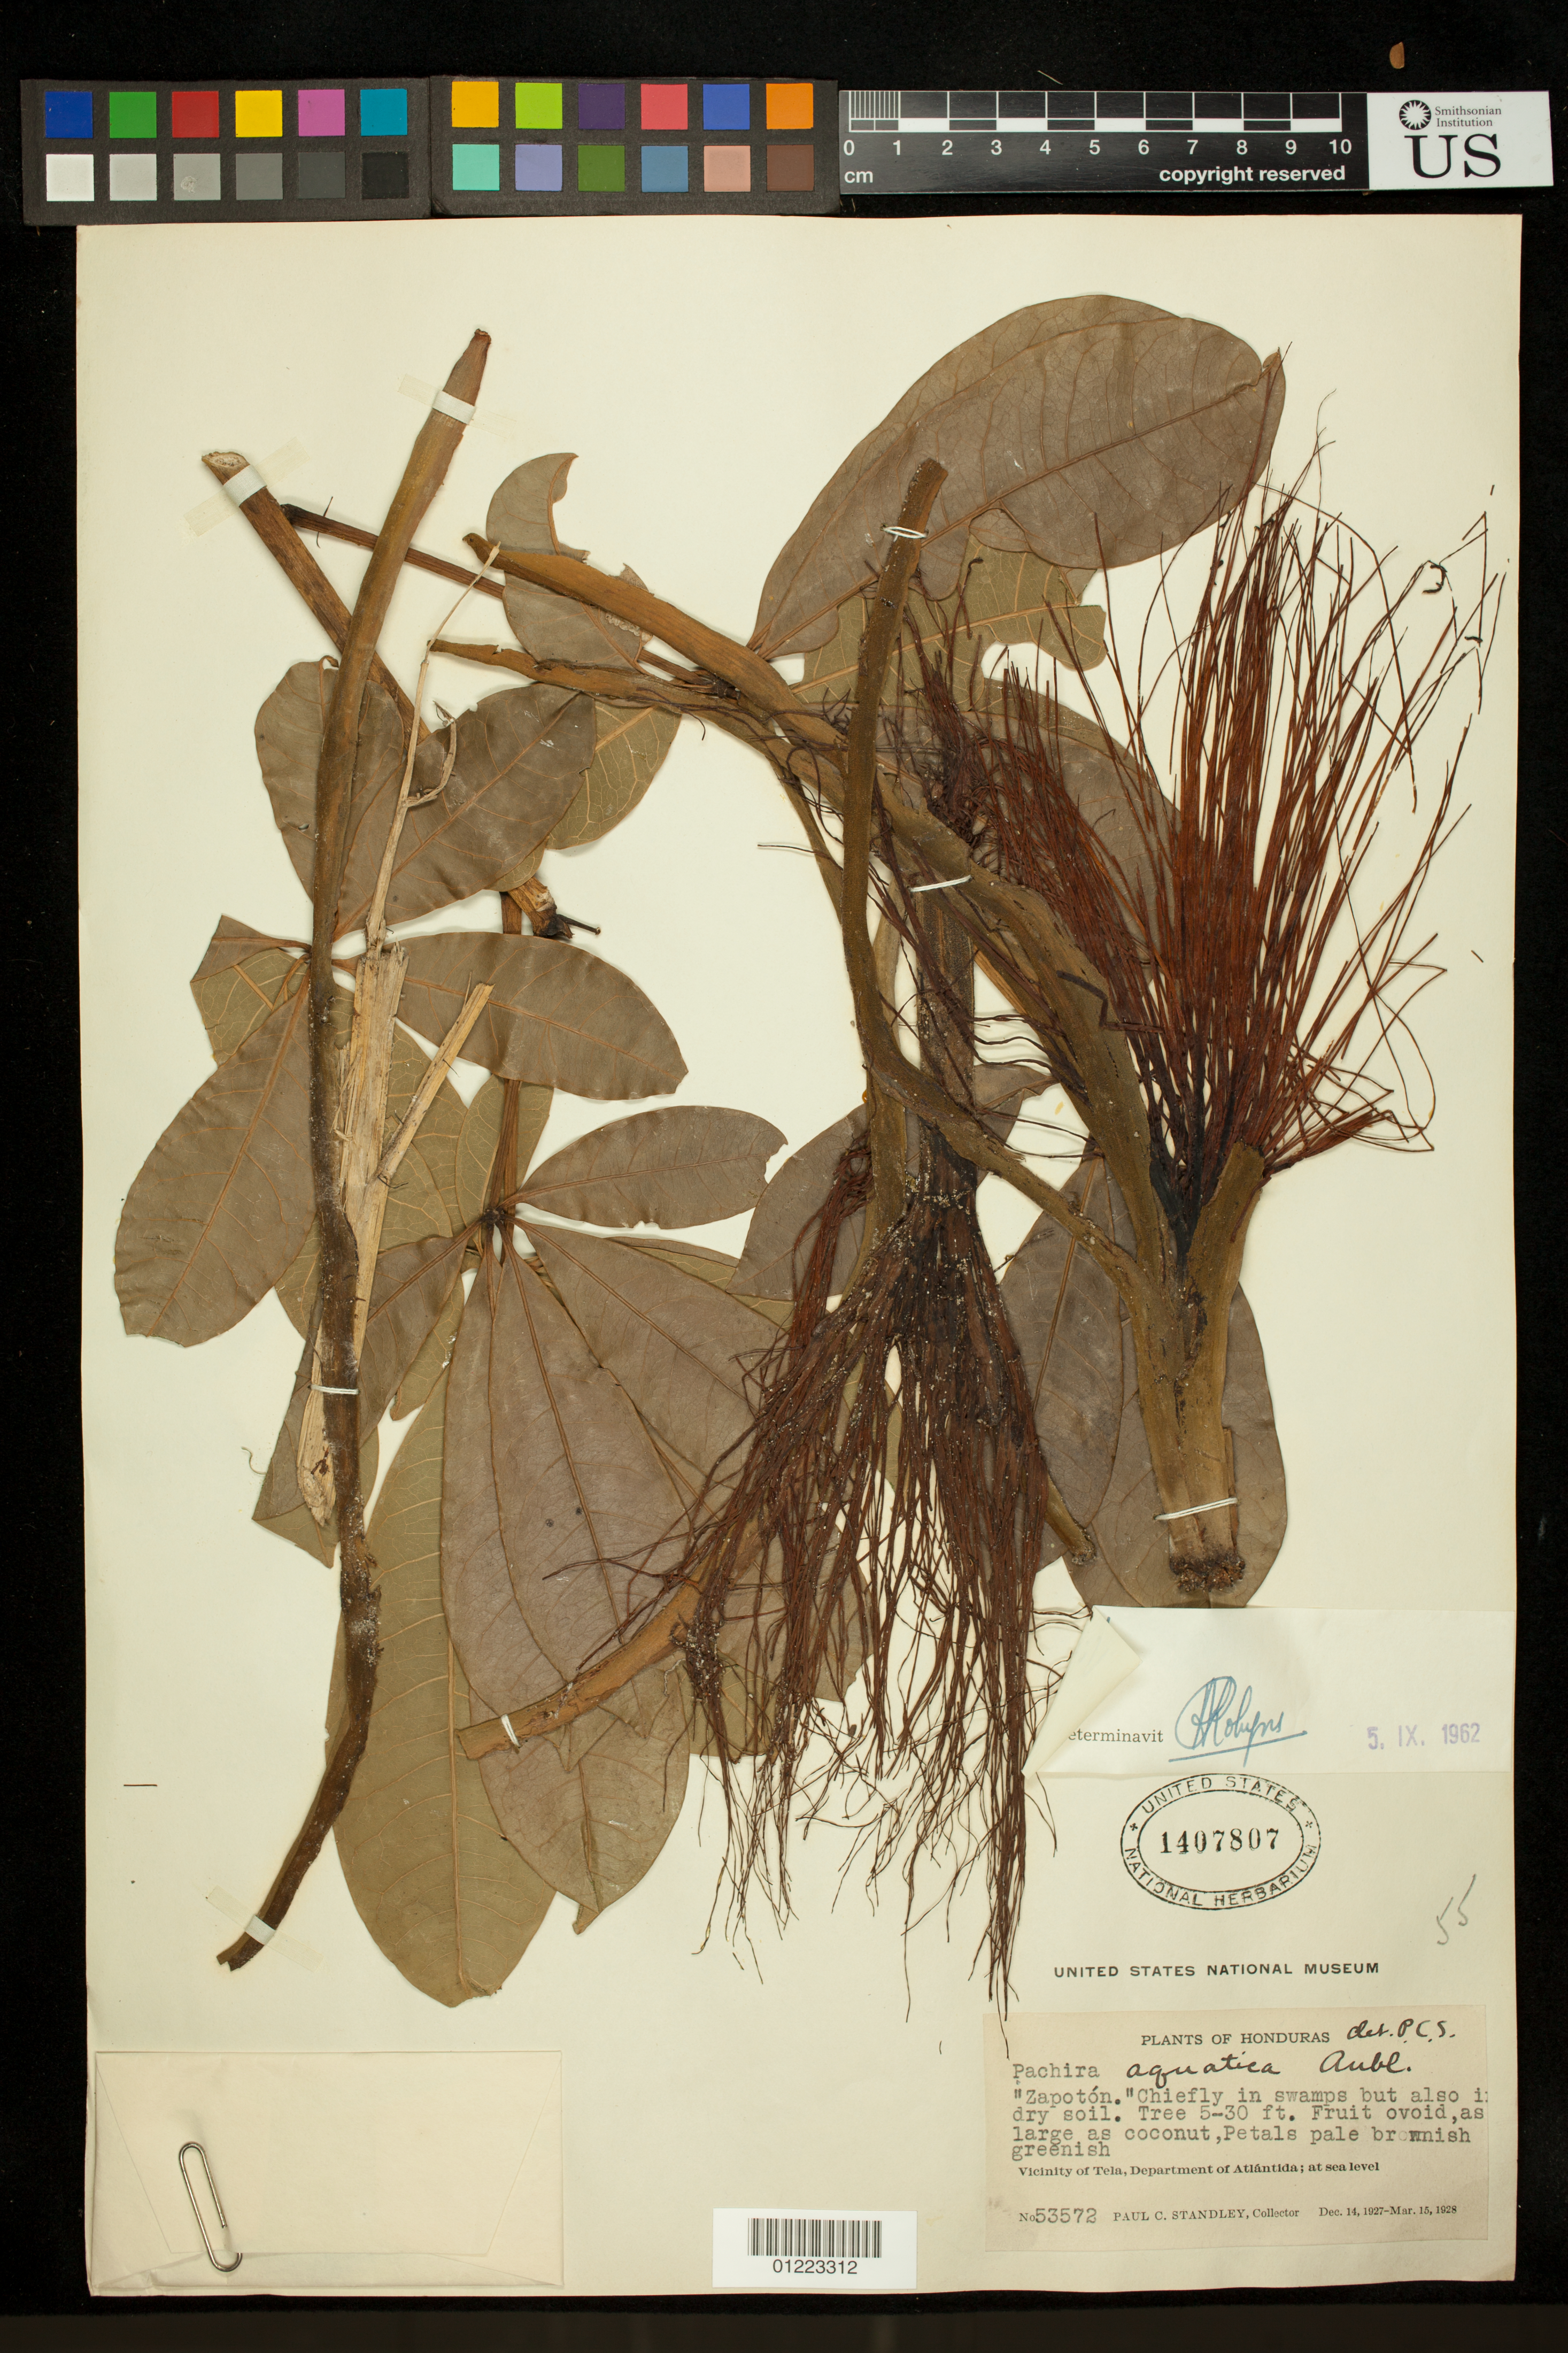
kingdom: Plantae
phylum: Tracheophyta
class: Magnoliopsida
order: Malvales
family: Malvaceae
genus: Pachira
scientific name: Pachira aquatica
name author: Aubl.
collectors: P. C. Standley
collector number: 53572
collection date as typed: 1927-12-14 to 1928-03-15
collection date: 1927-12-14/1928-03-15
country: Honduras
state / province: Atlántida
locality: Vicinity of Tela, Department of Atlántida.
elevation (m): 0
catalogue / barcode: US 1407807